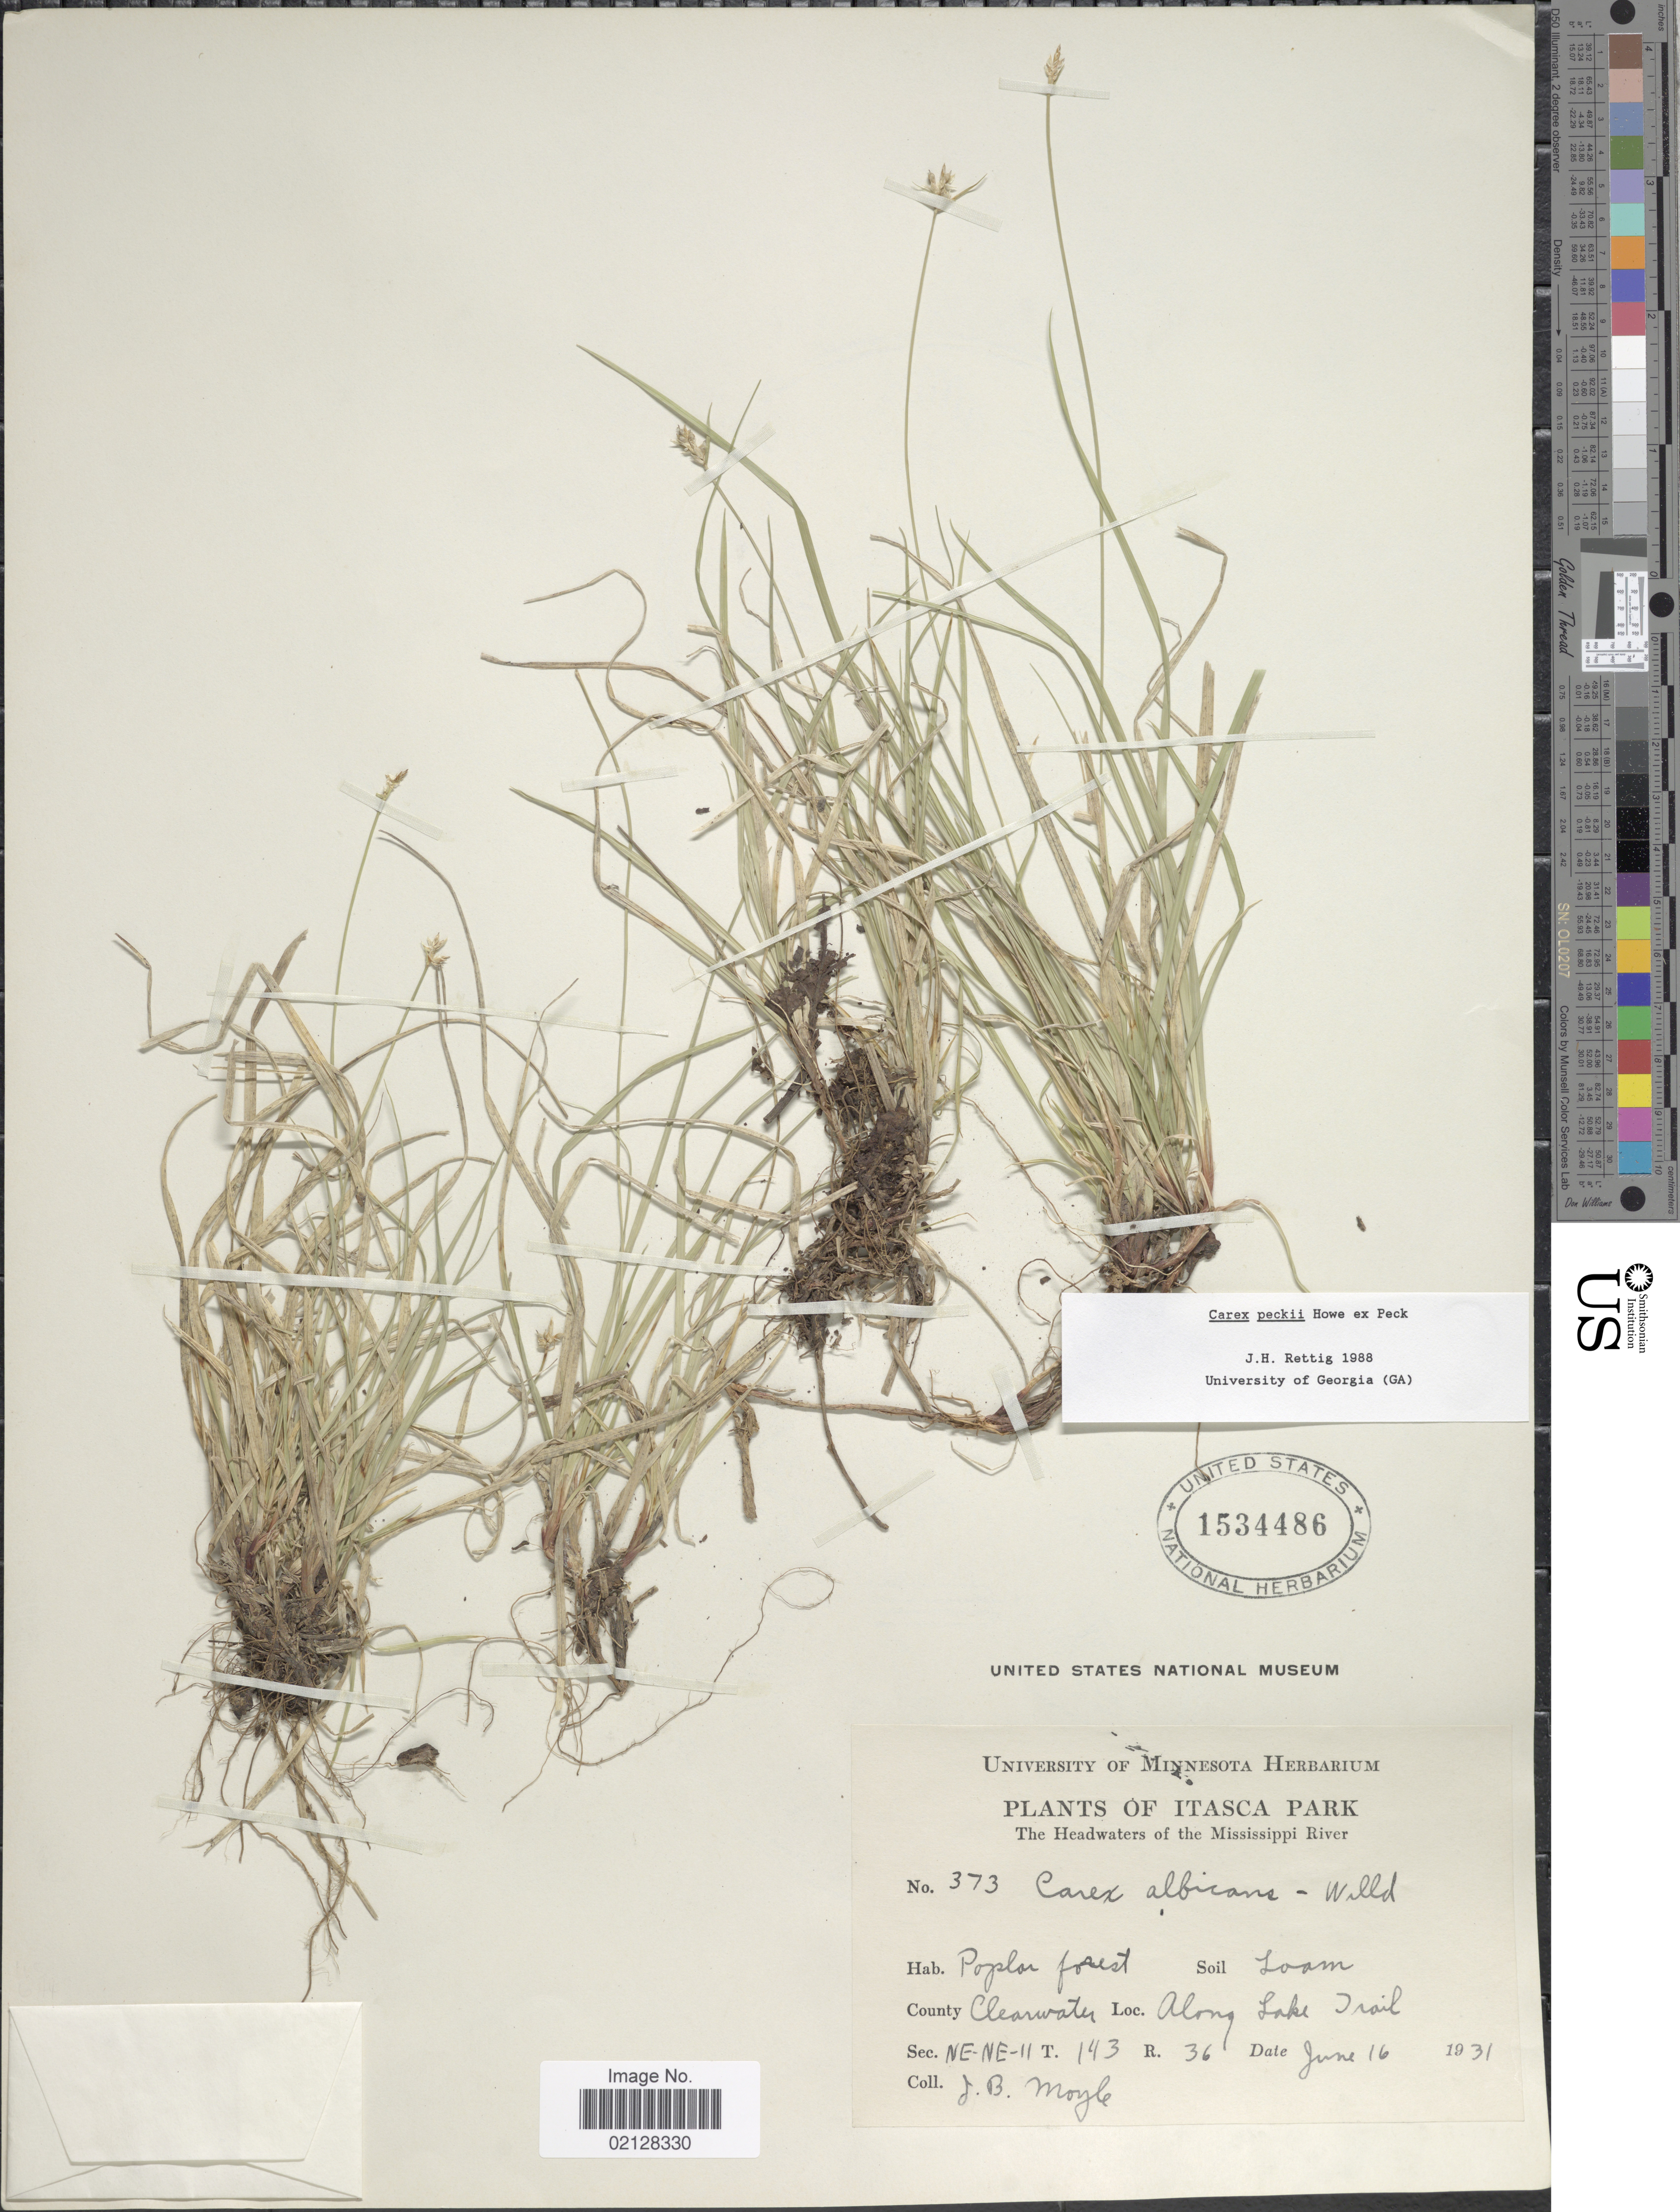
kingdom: Plantae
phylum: Tracheophyta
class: Liliopsida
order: Poales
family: Cyperaceae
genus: Carex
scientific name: Carex peckii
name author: Howe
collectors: J. Moyle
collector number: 373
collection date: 1931-06-16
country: United States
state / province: Minnesota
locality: Itasca Park, The Headwaters of the Mississsippi River. County Clearwater, Along Lake Trail, Sec. NE-NE-11, T. 143 R. 36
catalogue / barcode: US 1534486